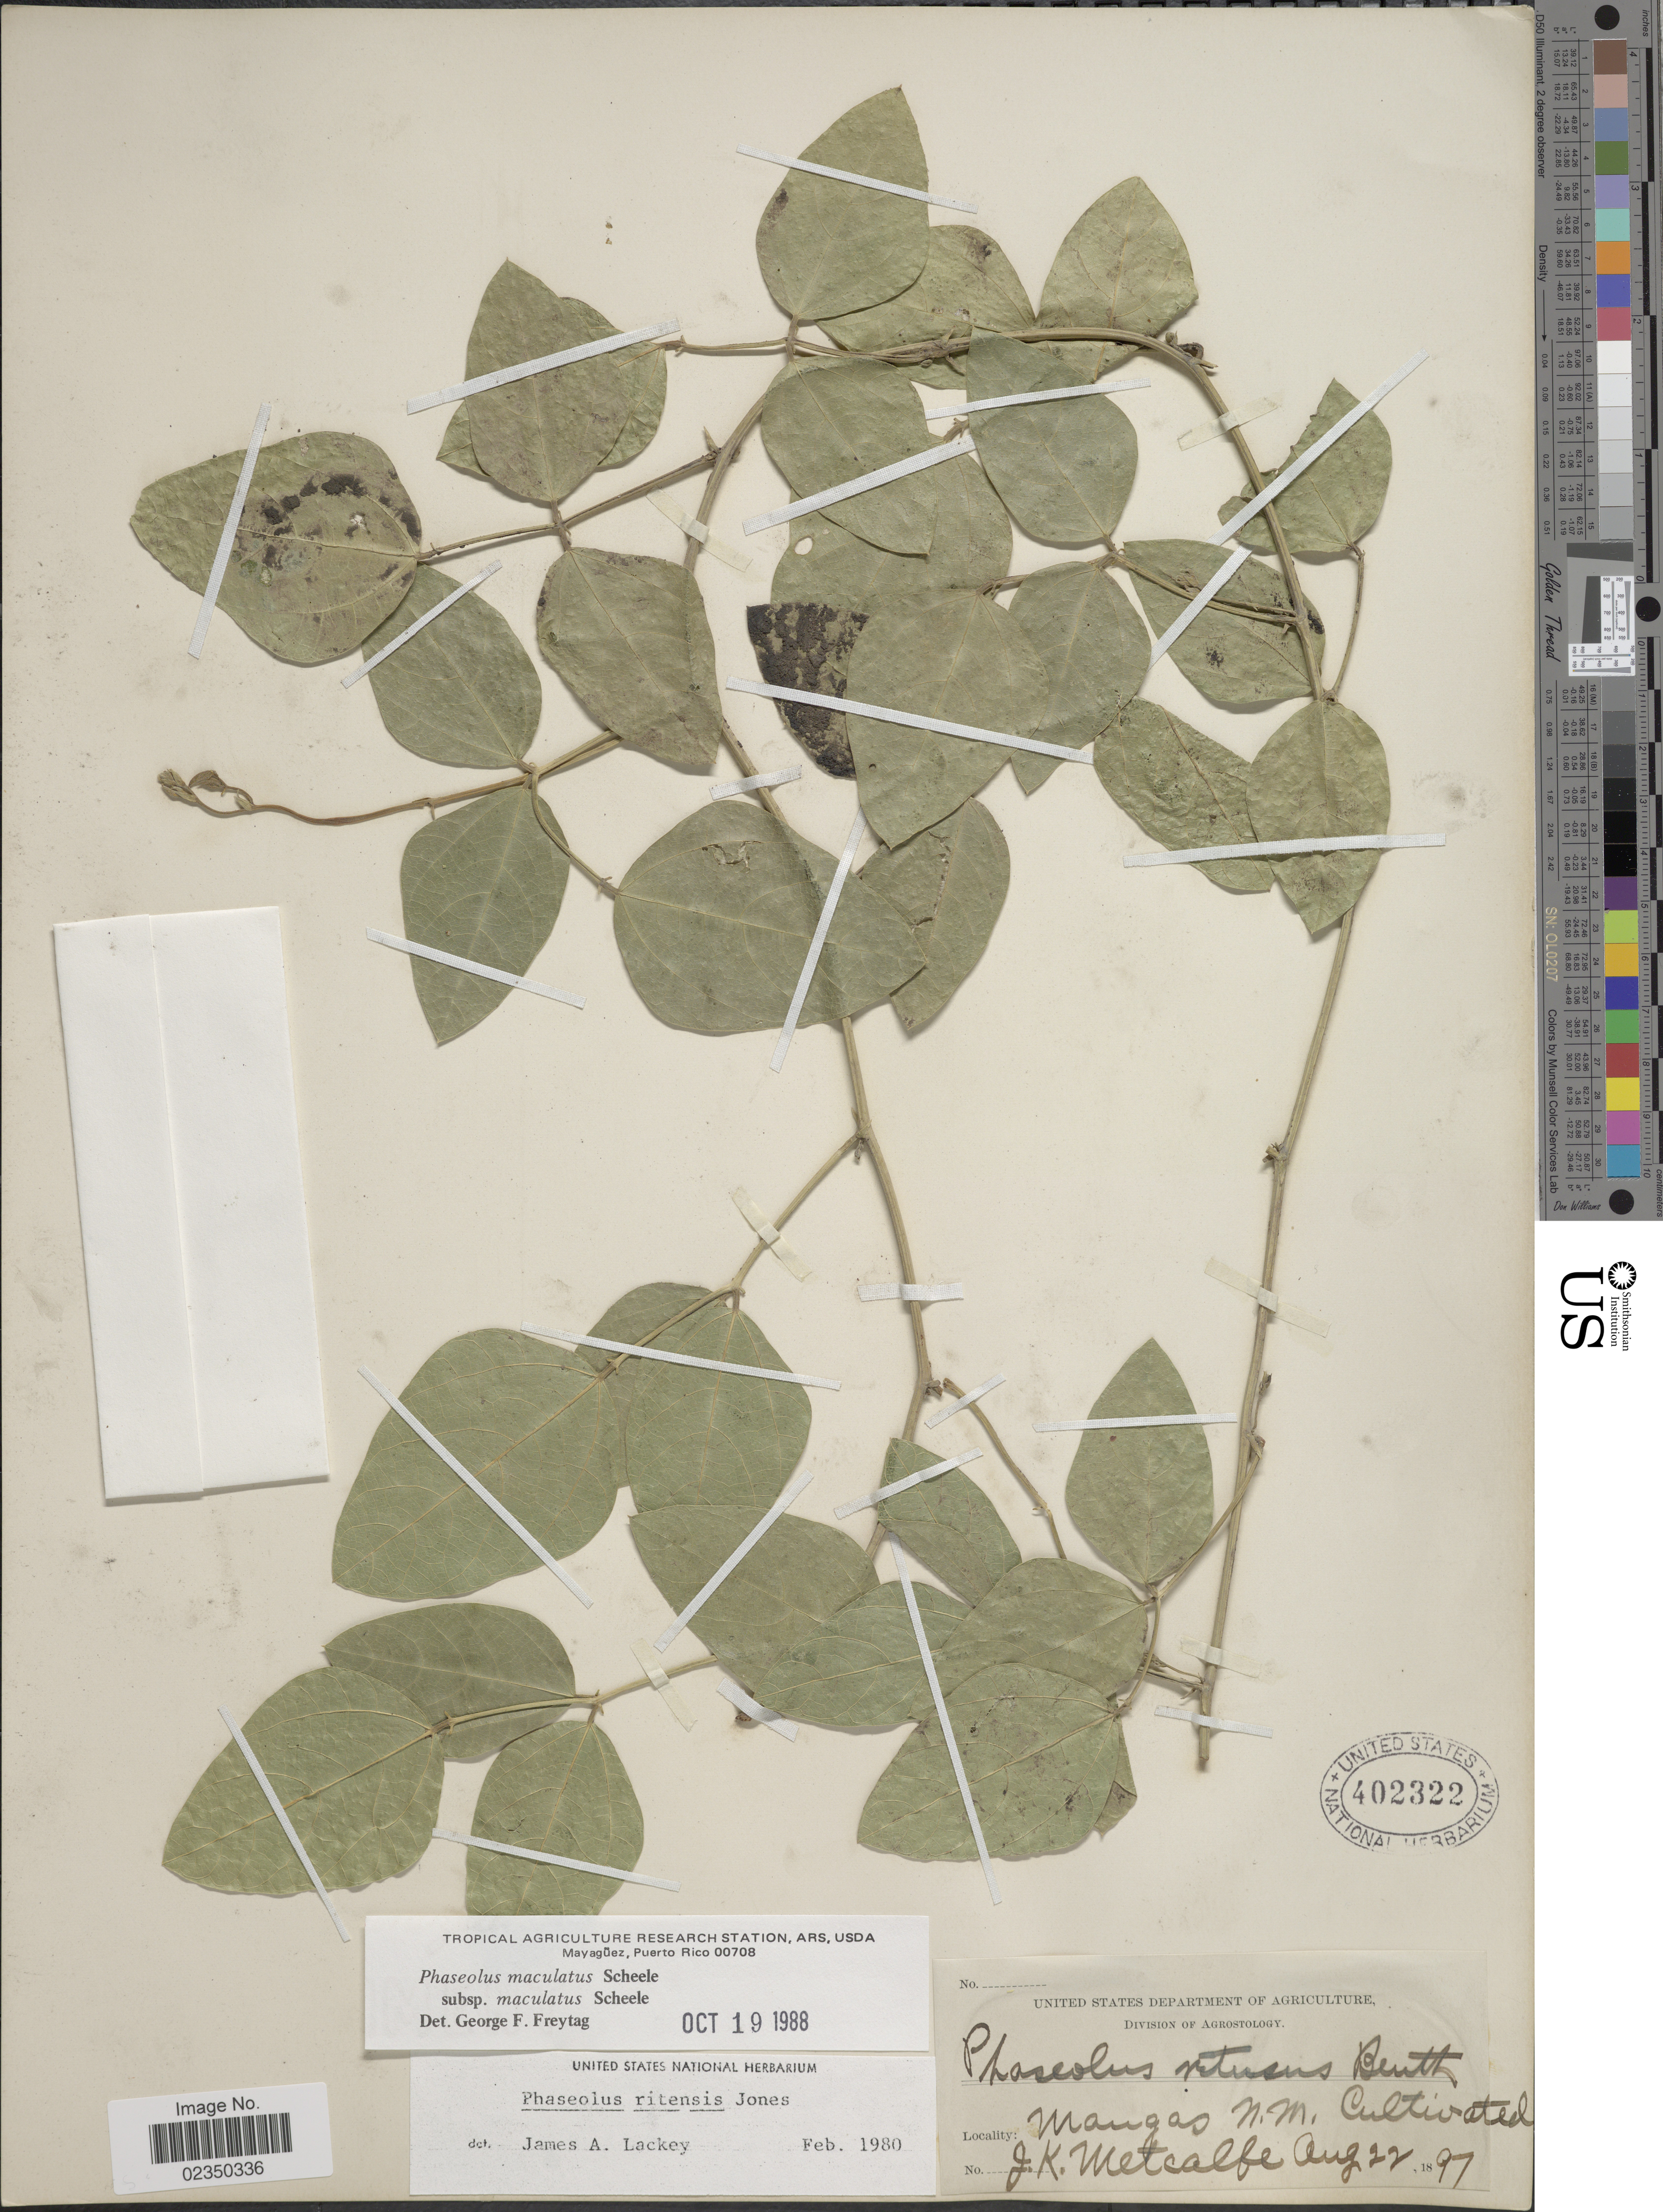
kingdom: Plantae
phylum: Tracheophyta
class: Magnoliopsida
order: Fabales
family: Fabaceae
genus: Phaseolus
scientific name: Phaseolus maculatus subsp. maculatus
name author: Scheele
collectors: J. Metcalfe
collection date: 1897-08-22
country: United States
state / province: New Mexico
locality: Mangas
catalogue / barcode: US 402322